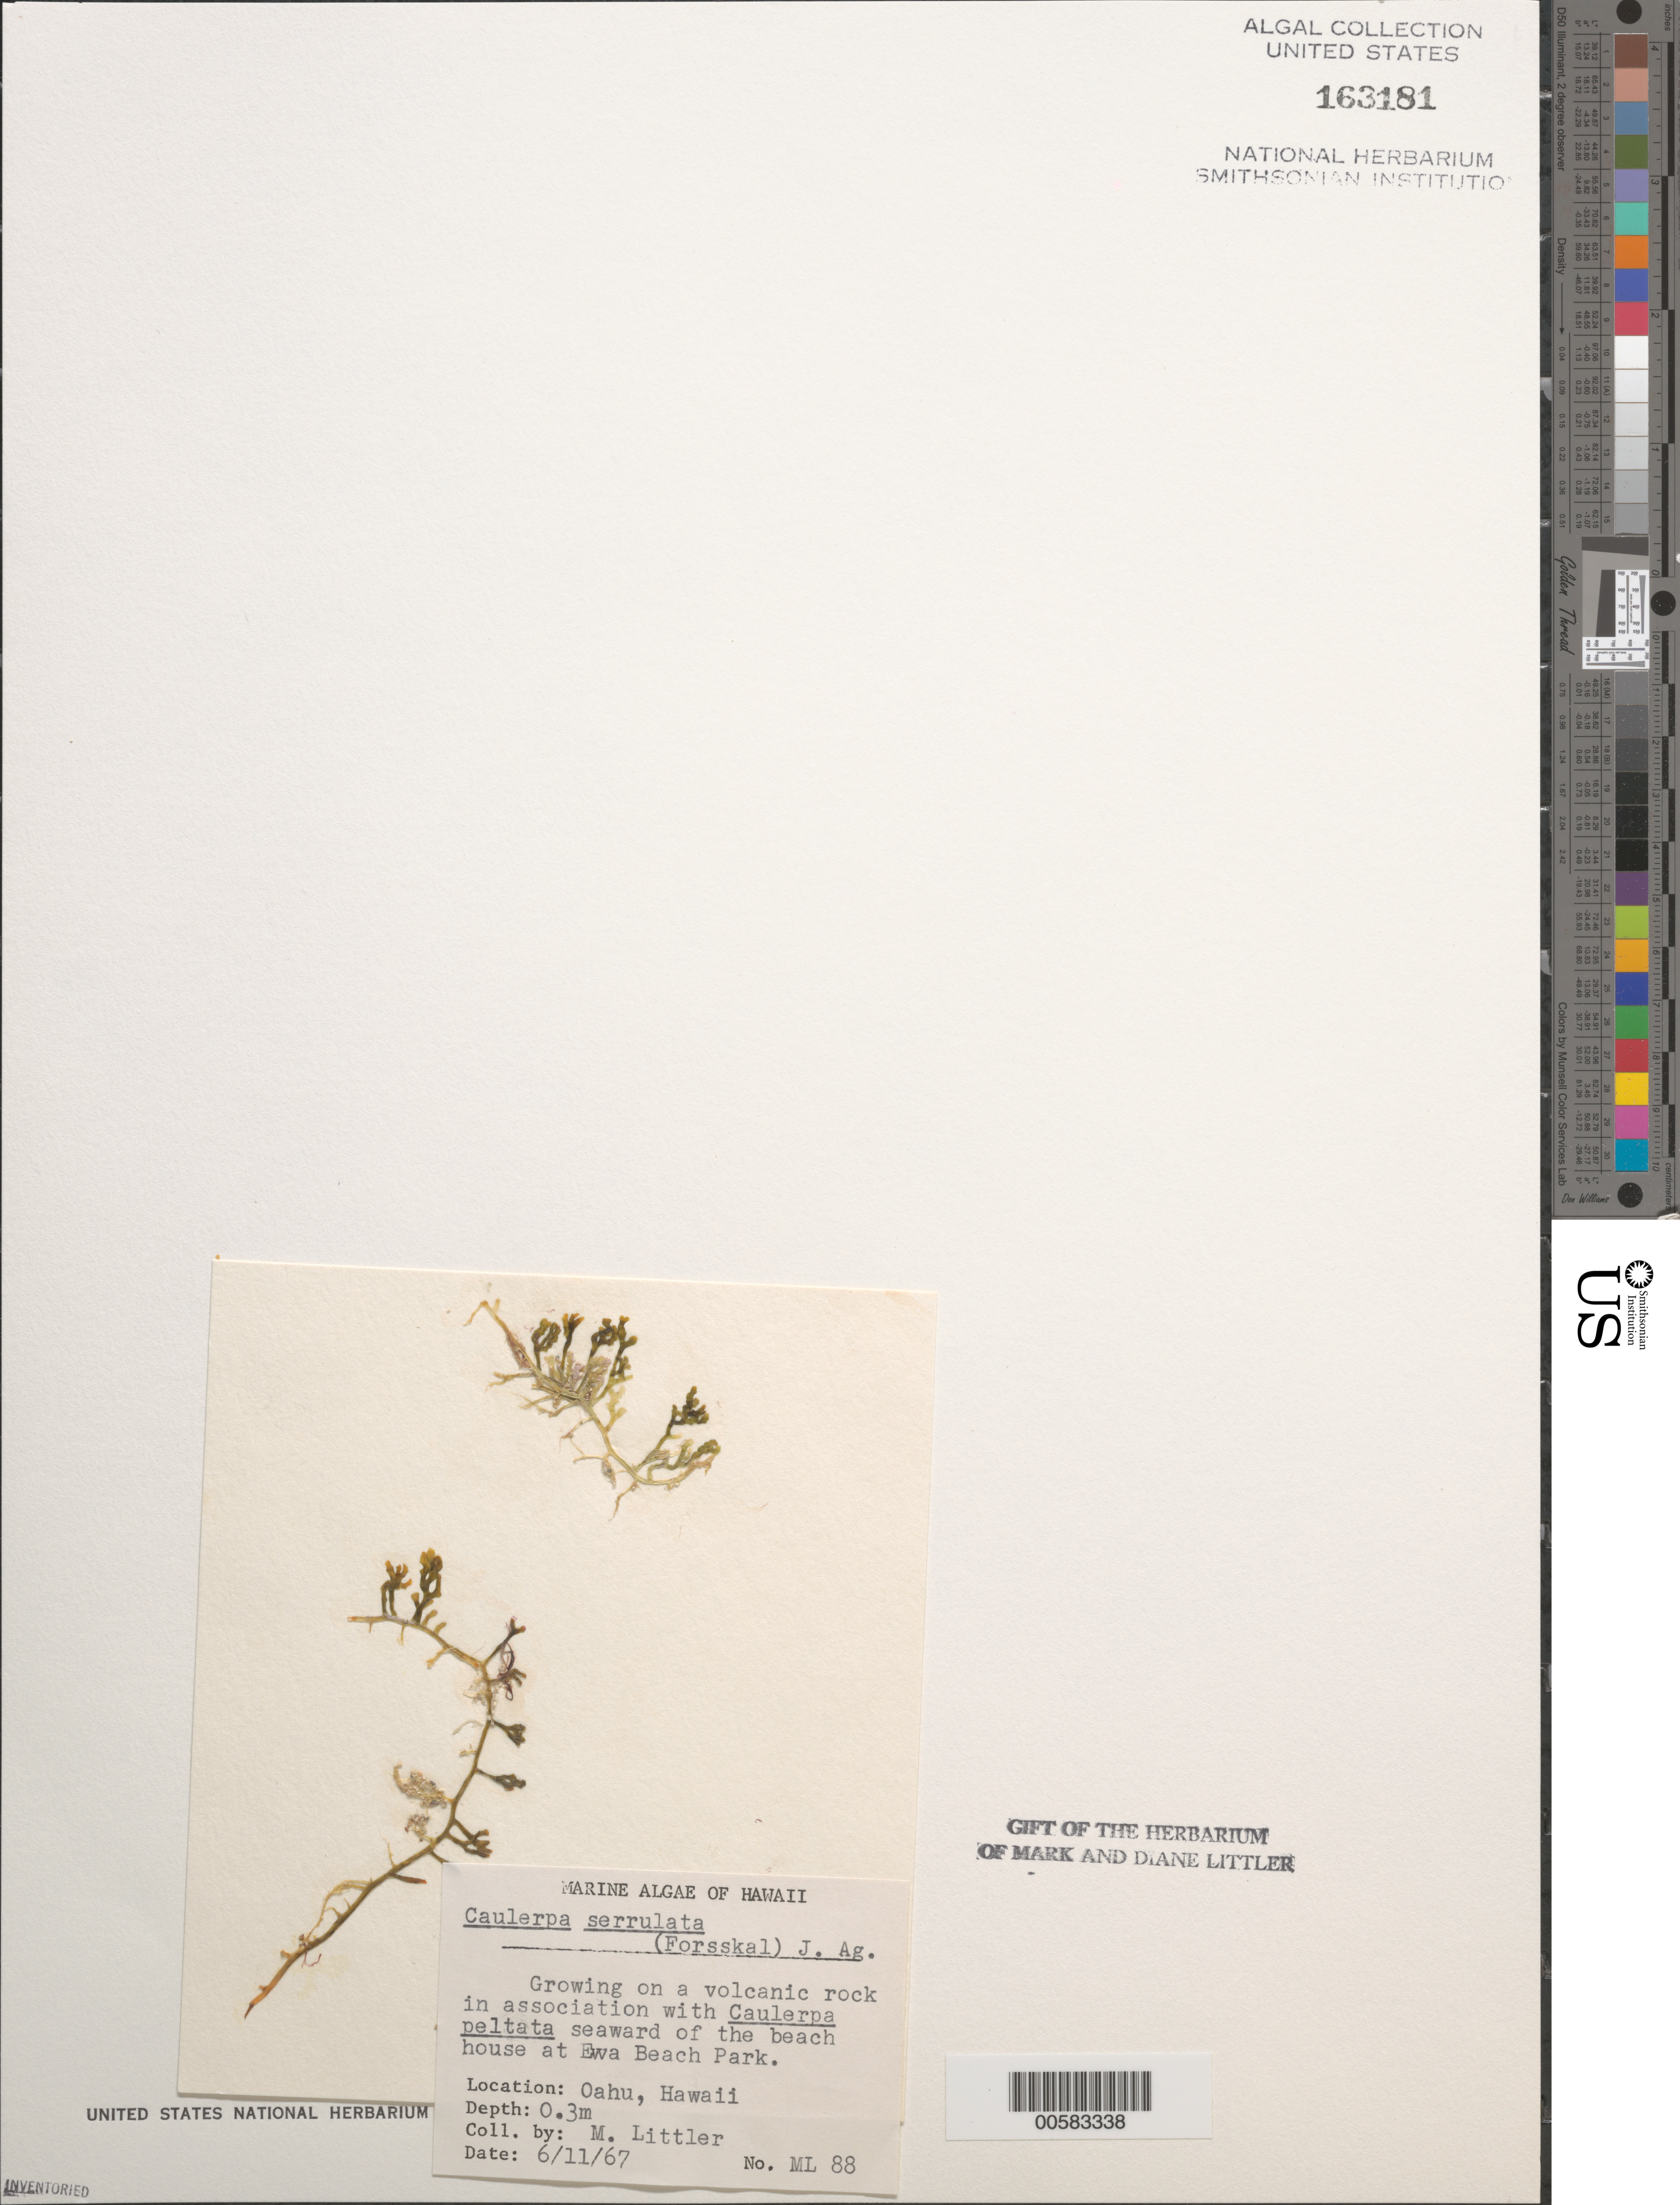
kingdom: Plantae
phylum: Chlorophyta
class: Ulvophyceae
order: Bryopsidales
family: Caulerpaceae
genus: Caulerpa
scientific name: Caulerpa serrulata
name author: (Forssk.) J. Agardh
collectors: M. M. Littler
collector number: ML 88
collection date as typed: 11 Jun 1967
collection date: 1967-06-11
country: United States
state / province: Hawaii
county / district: Honolulu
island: Oahu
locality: Ewa Beach Park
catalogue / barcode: US 163181